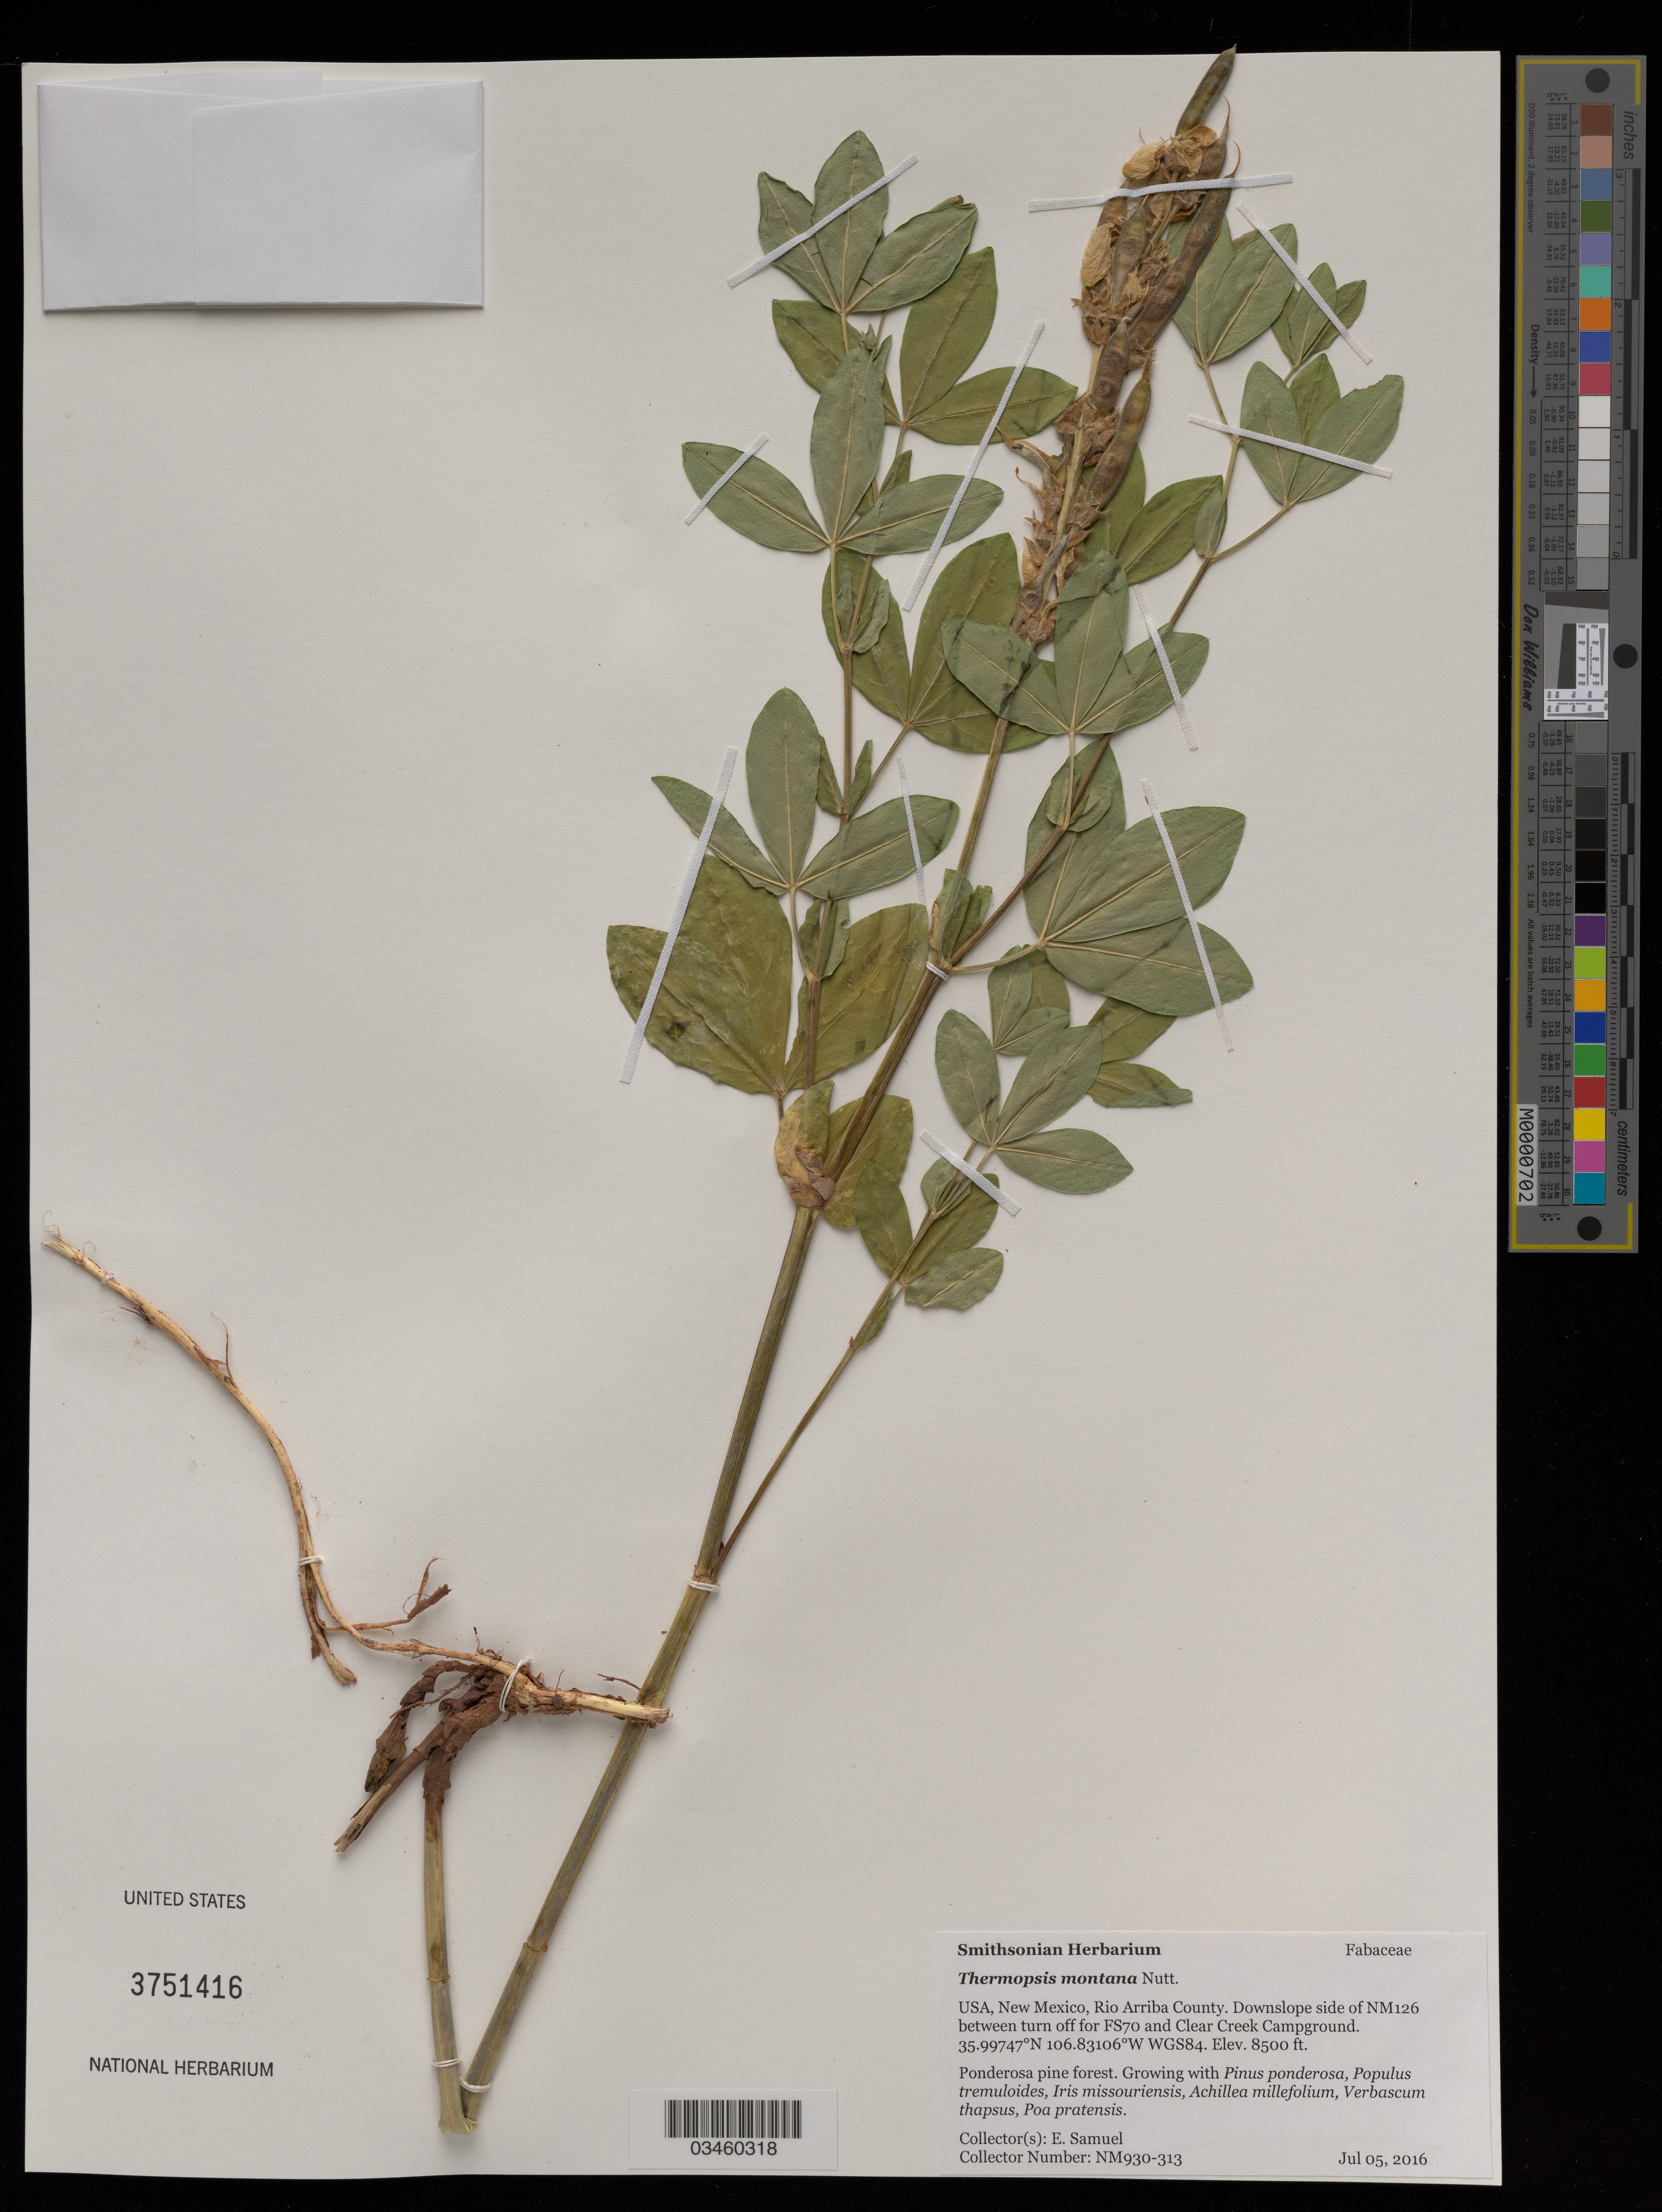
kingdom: Plantae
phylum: Tracheophyta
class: Magnoliopsida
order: Fabales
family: Fabaceae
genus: Thermopsis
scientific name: Thermopsis montana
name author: Nutt.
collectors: E. Samuel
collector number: NM930-313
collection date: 2016-07-05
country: United States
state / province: New Mexico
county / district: Rio Arriba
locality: Downslope side of NM 126 between turn off for FS 70 and Clear Creek Campground.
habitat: With Pinus ponderosa, Populus tremuloides, Poa pratensis, ect.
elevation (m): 2591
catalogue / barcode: US 3751416